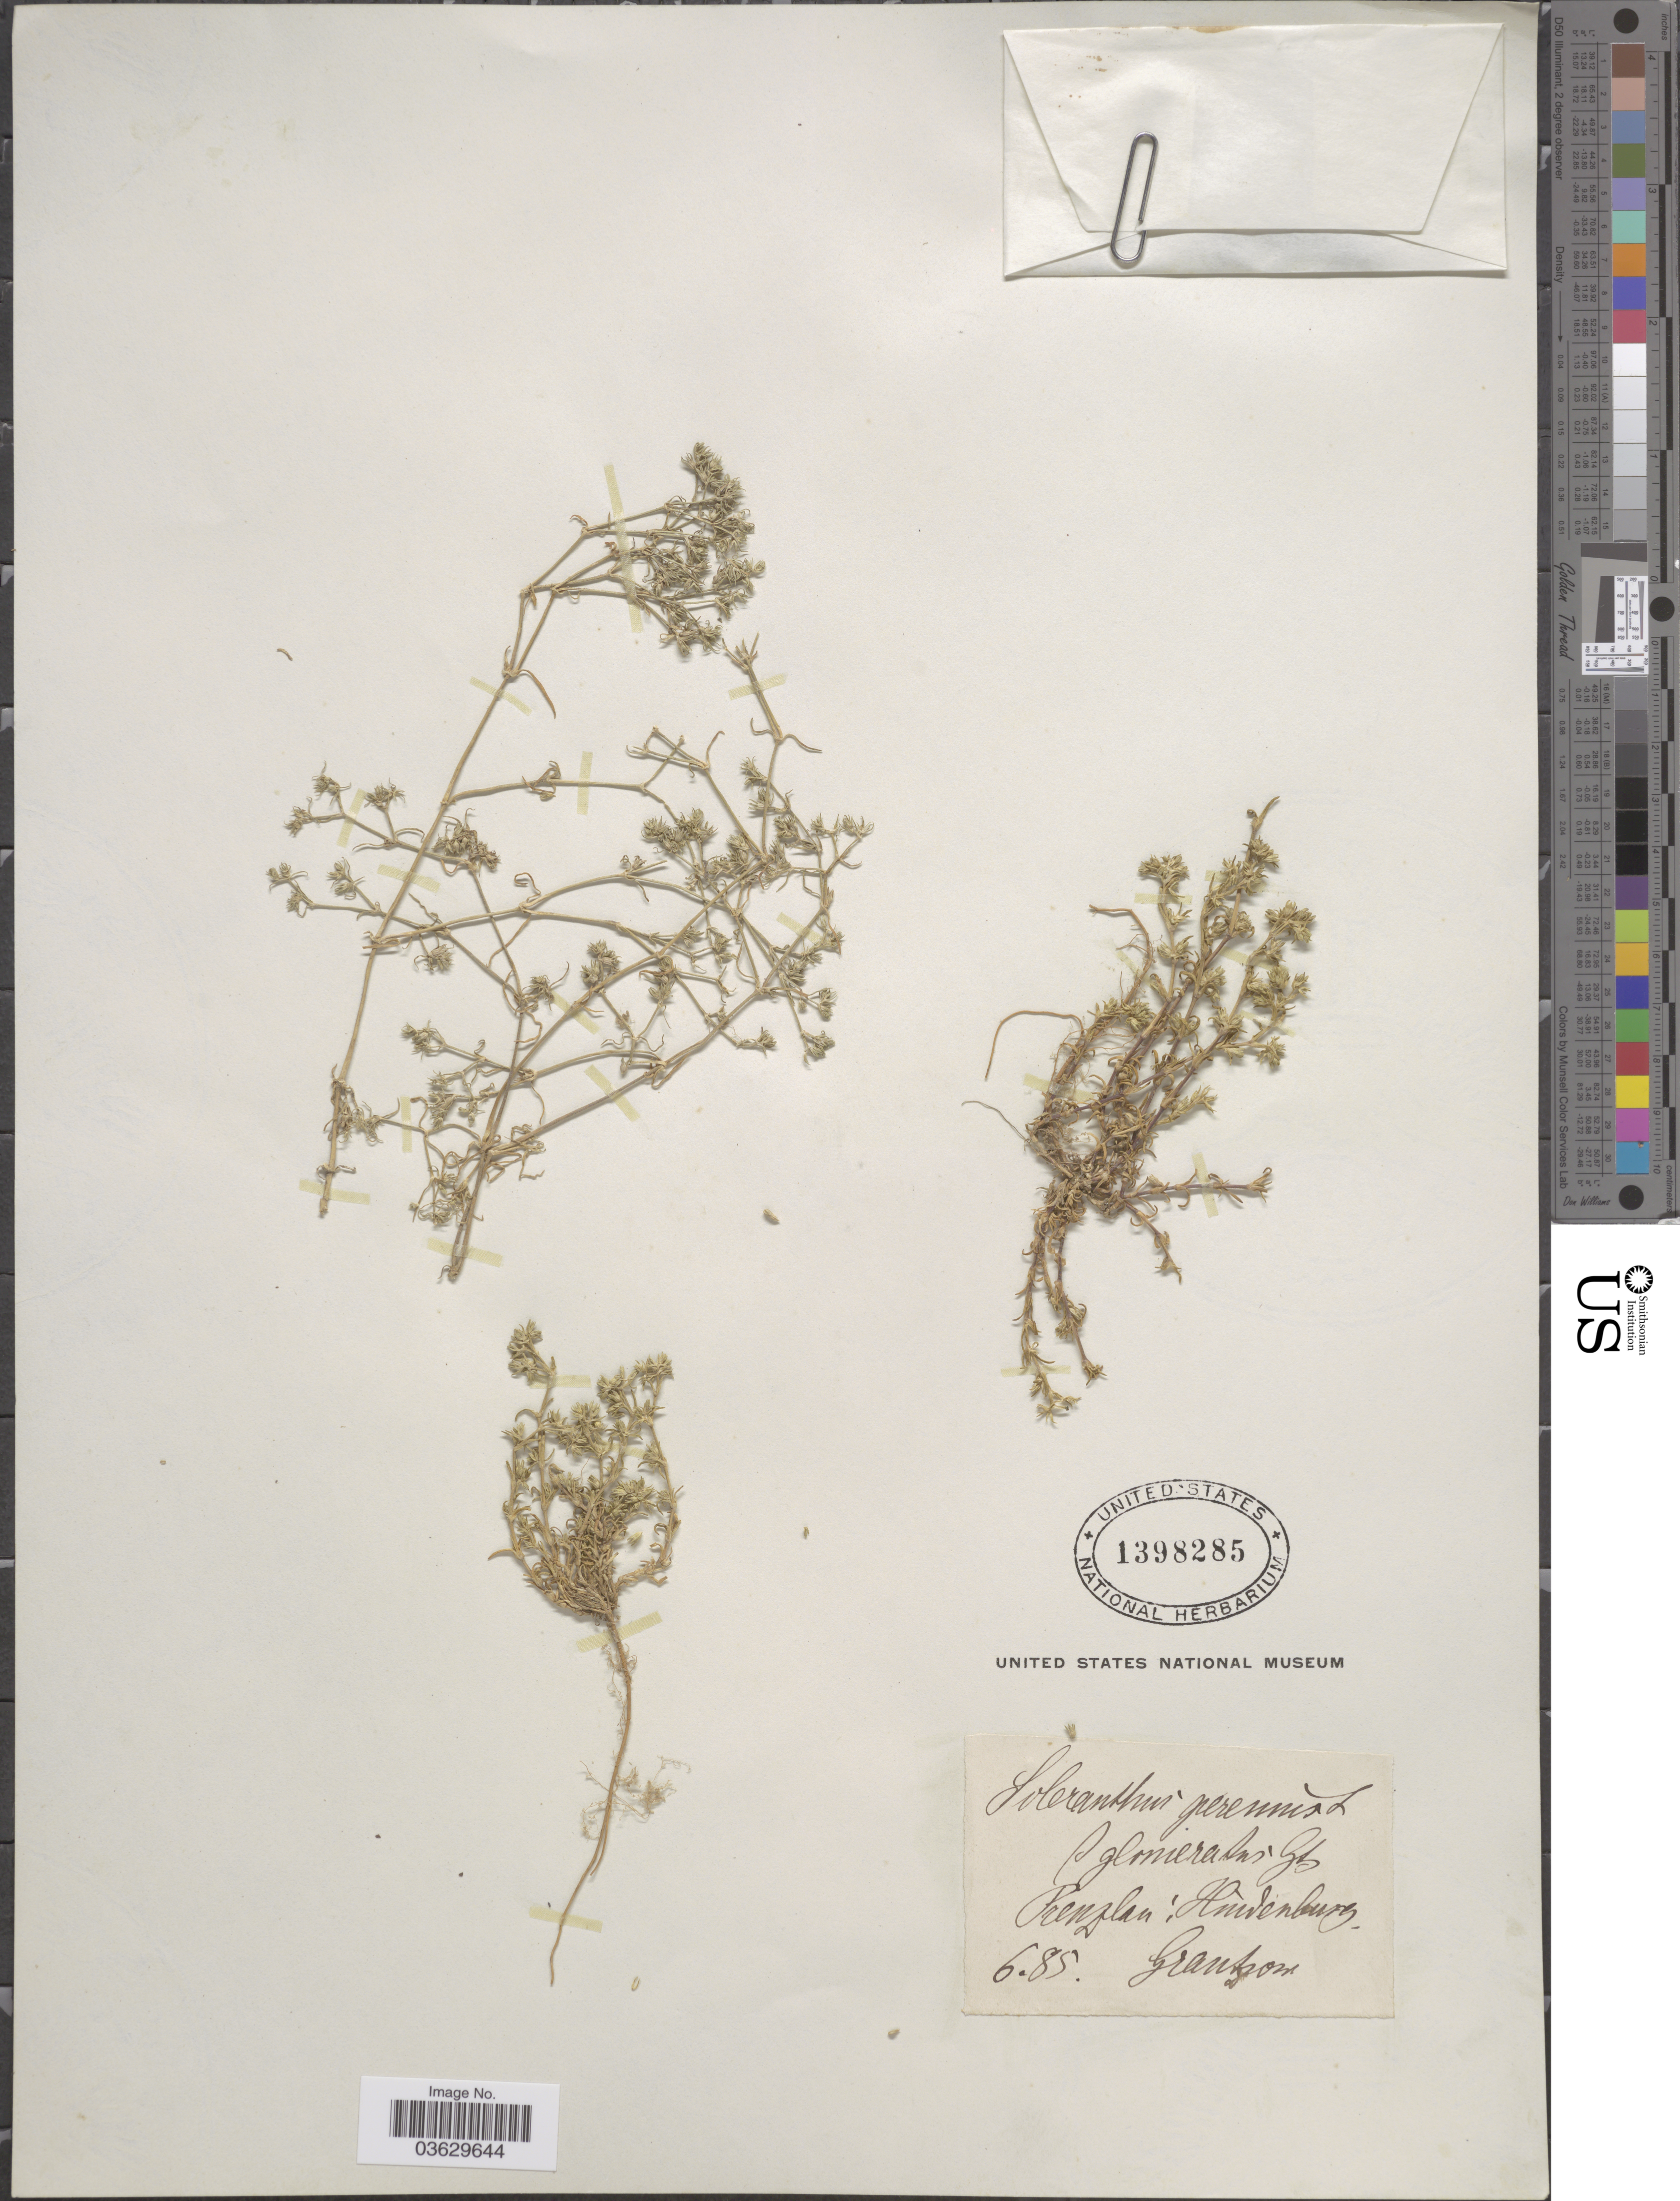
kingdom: Plantae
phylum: Tracheophyta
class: Magnoliopsida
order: Caryophyllales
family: Caryophyllaceae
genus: Scleranthus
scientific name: Scleranthus perennis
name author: L.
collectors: Grantzow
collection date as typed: Transcribed d/m/y: /6/85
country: Germany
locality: Prenzlau: Hindenburg.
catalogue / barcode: US 1398285